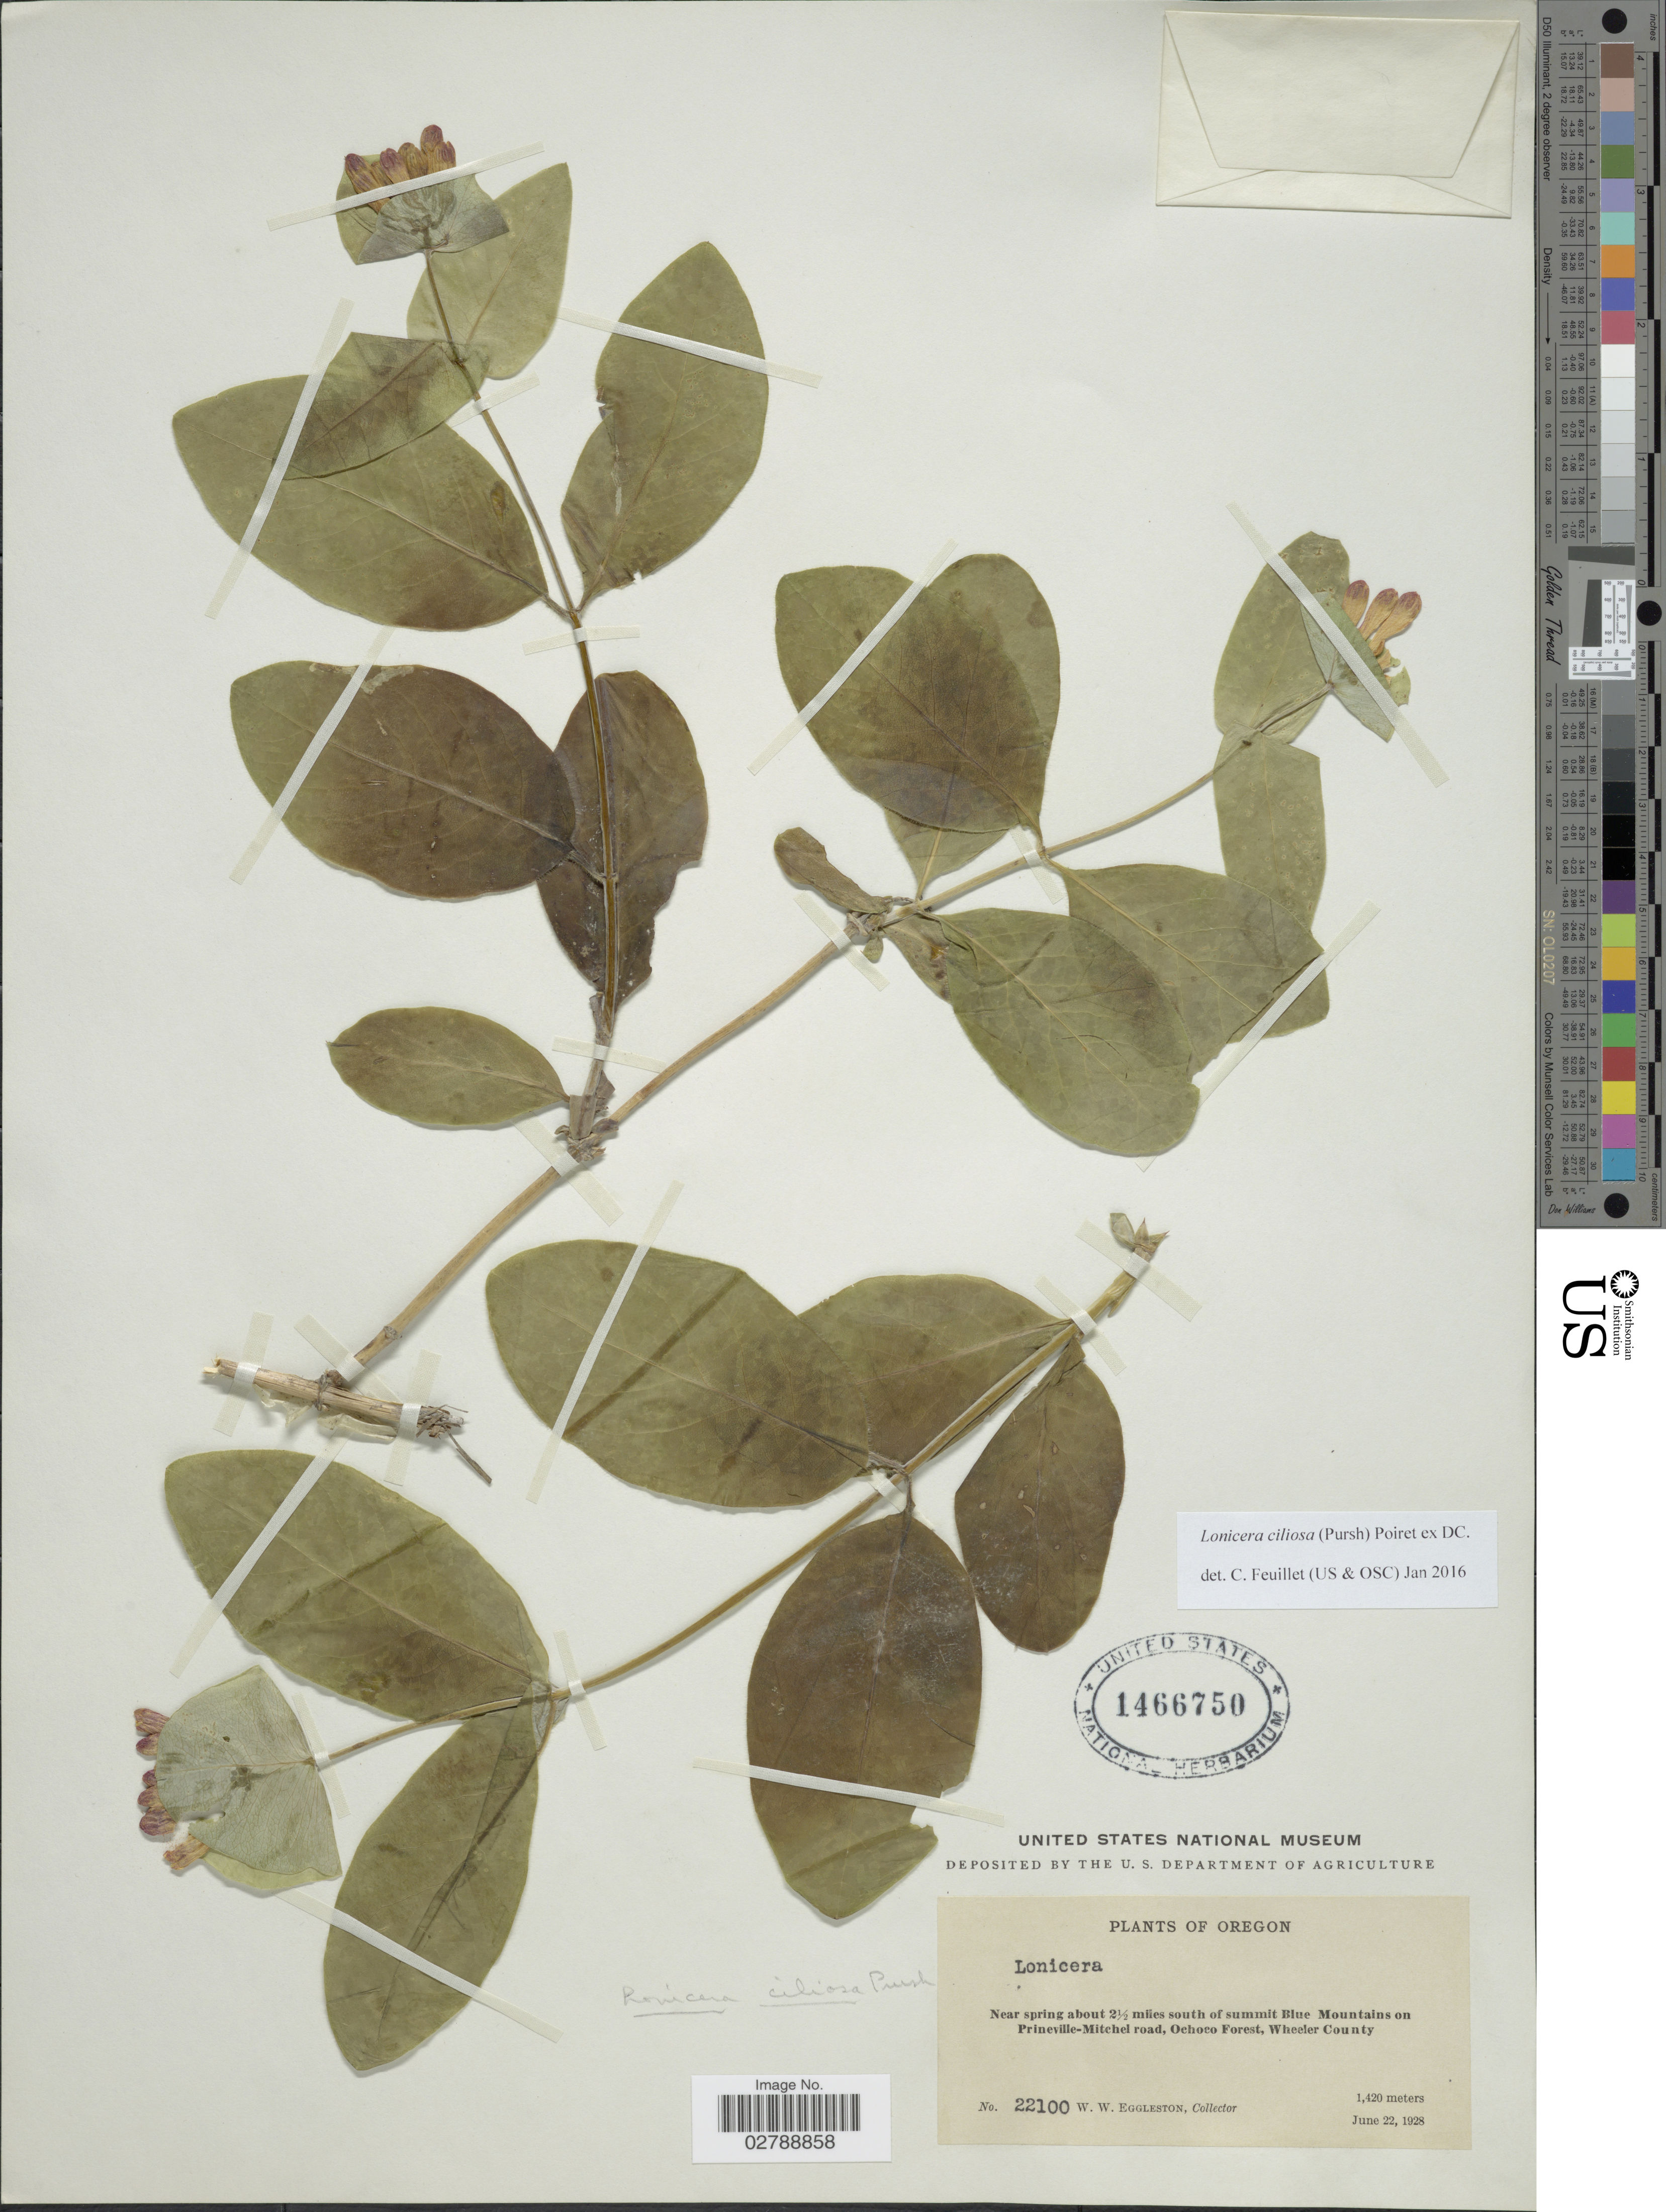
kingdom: Plantae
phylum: Tracheophyta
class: Magnoliopsida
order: Dipsacales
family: Caprifoliaceae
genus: Lonicera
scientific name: Lonicera ciliosa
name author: Poir.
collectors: W. W. Eggleston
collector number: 22100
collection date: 1928-06-22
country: United States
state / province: Oregon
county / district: Wheeler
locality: Near spring about 2½ miles south of summit Blue Mountains on Prineville-Mitchel road, Ochoco Forest, Wheeler County.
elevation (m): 1420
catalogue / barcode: US 1466750